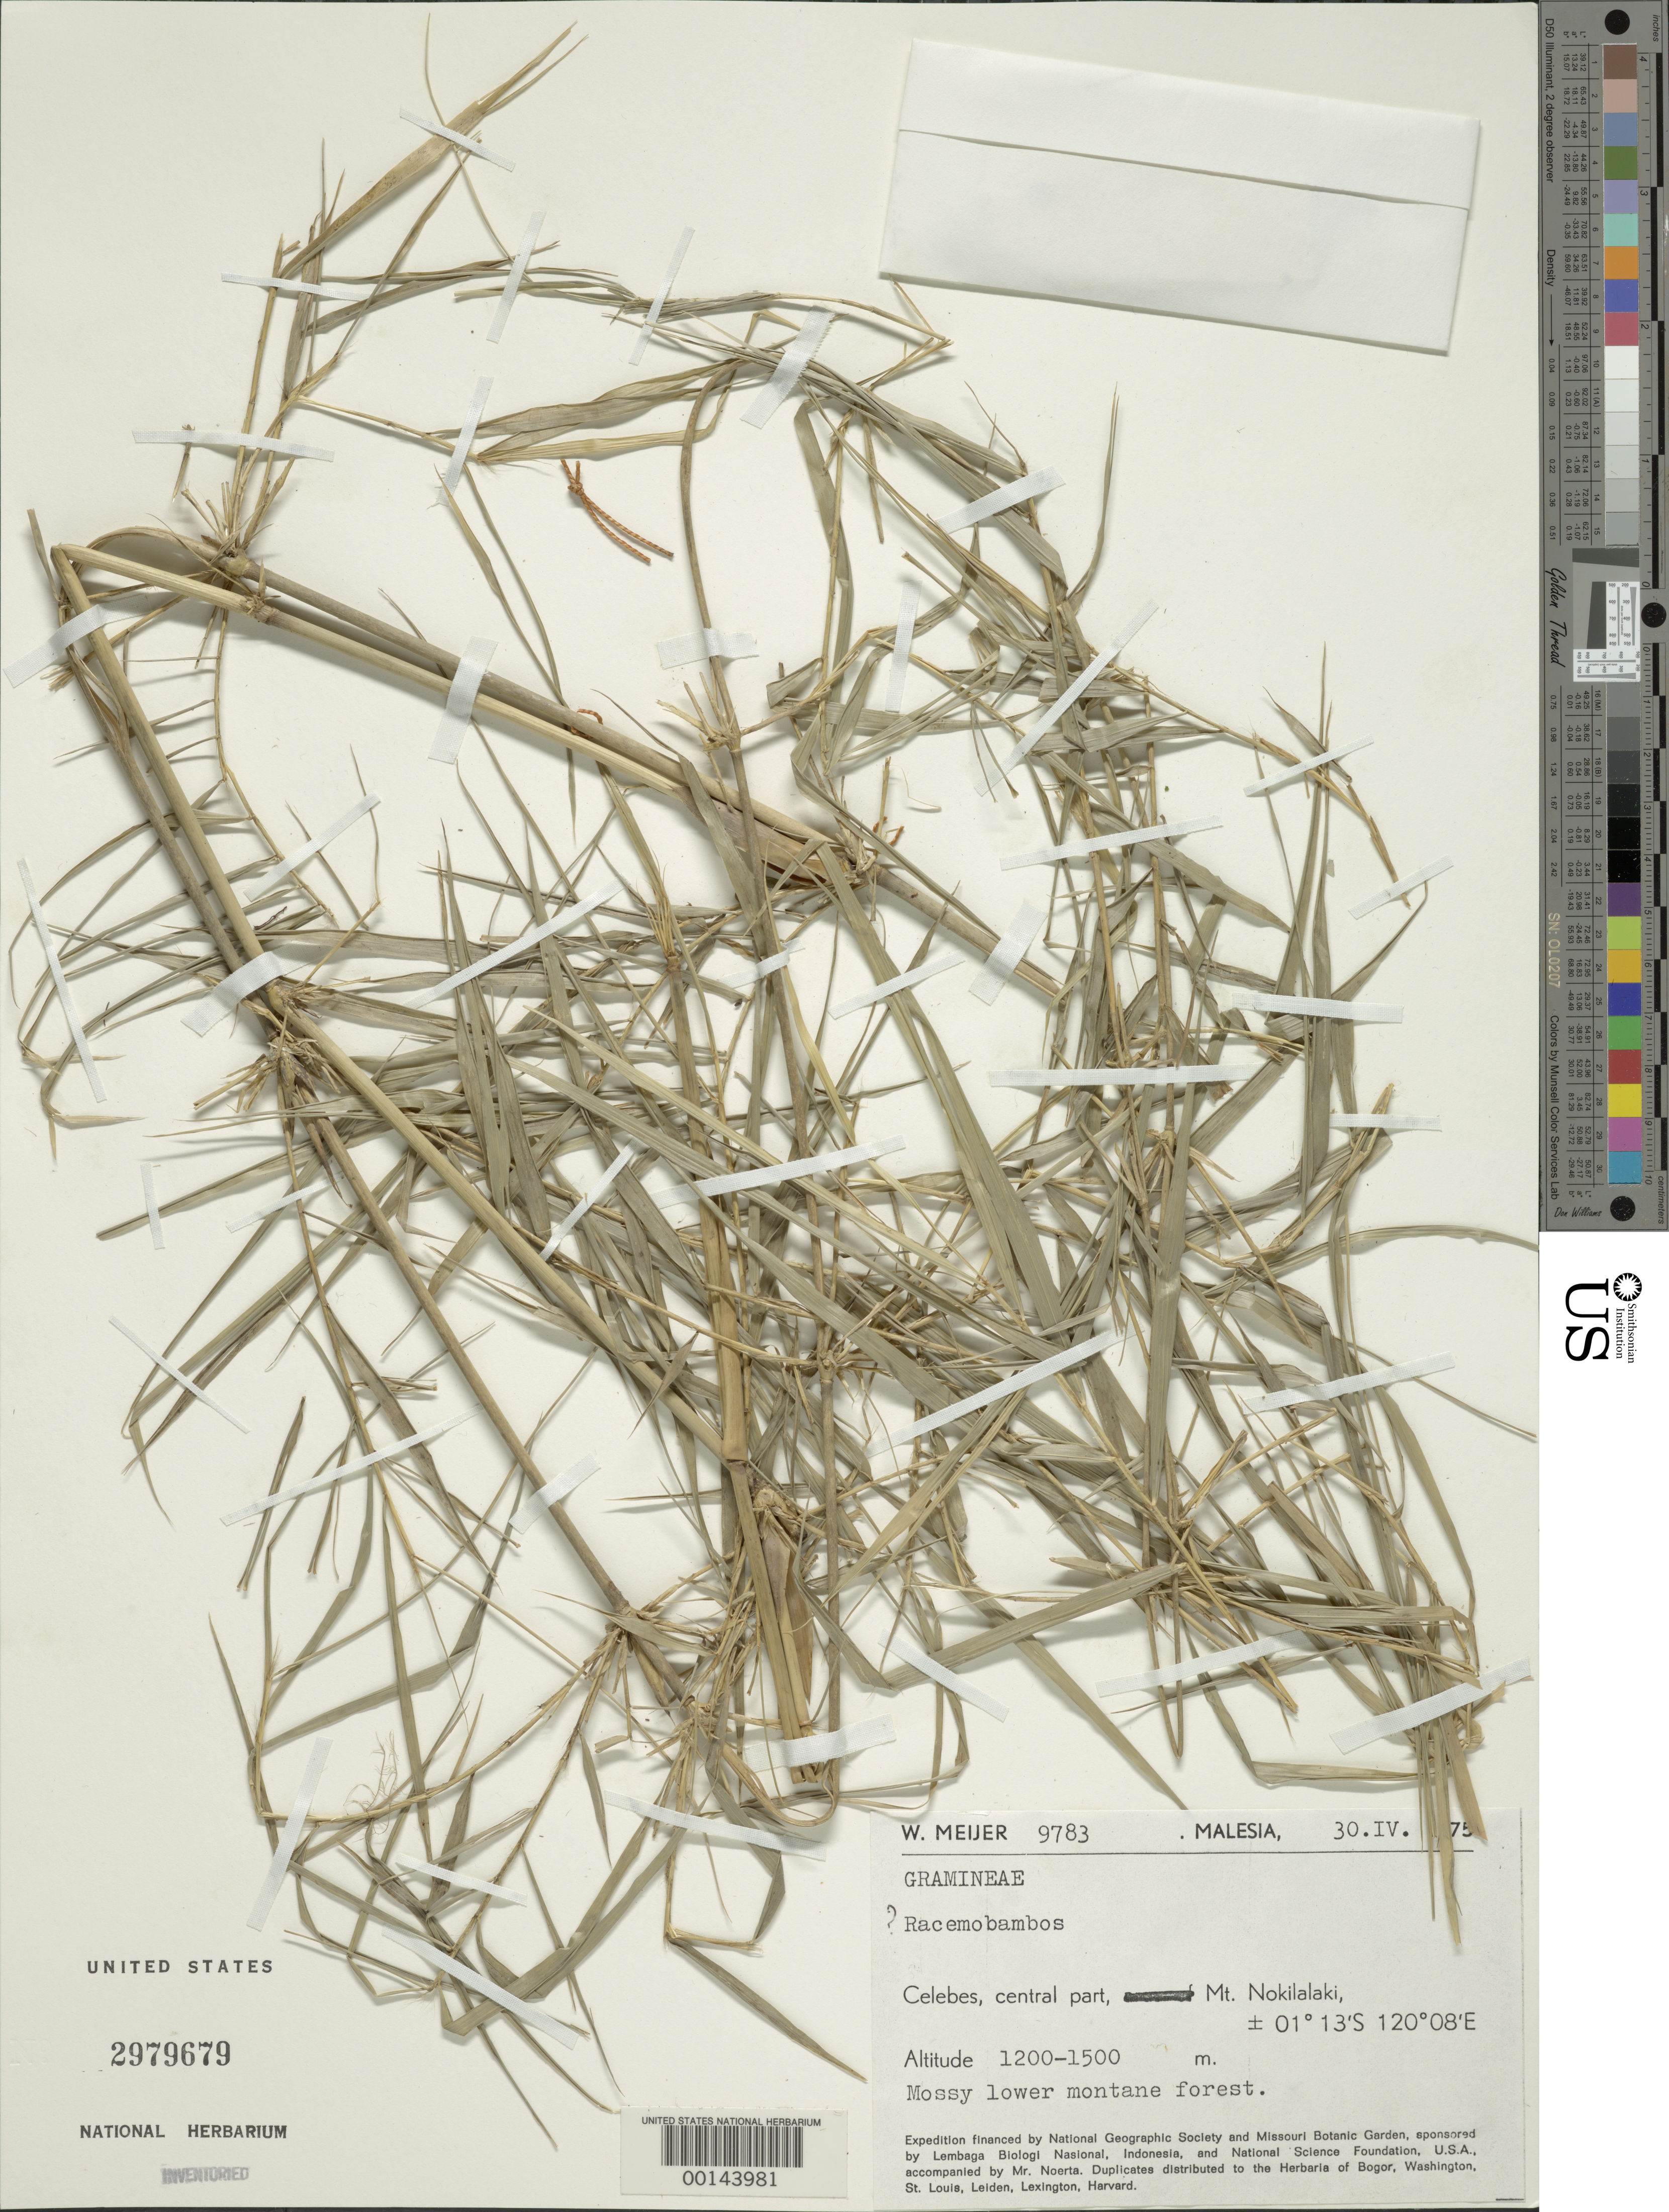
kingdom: Plantae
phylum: Tracheophyta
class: Liliopsida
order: Poales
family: Poaceae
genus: Racemobambos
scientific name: Racemobambos sp.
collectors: W. Meijer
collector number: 9783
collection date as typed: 30 Apr 1975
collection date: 1975-04-30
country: Indonesia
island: Celebes Island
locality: Mt. nokilalaki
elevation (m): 1200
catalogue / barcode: US 2979679